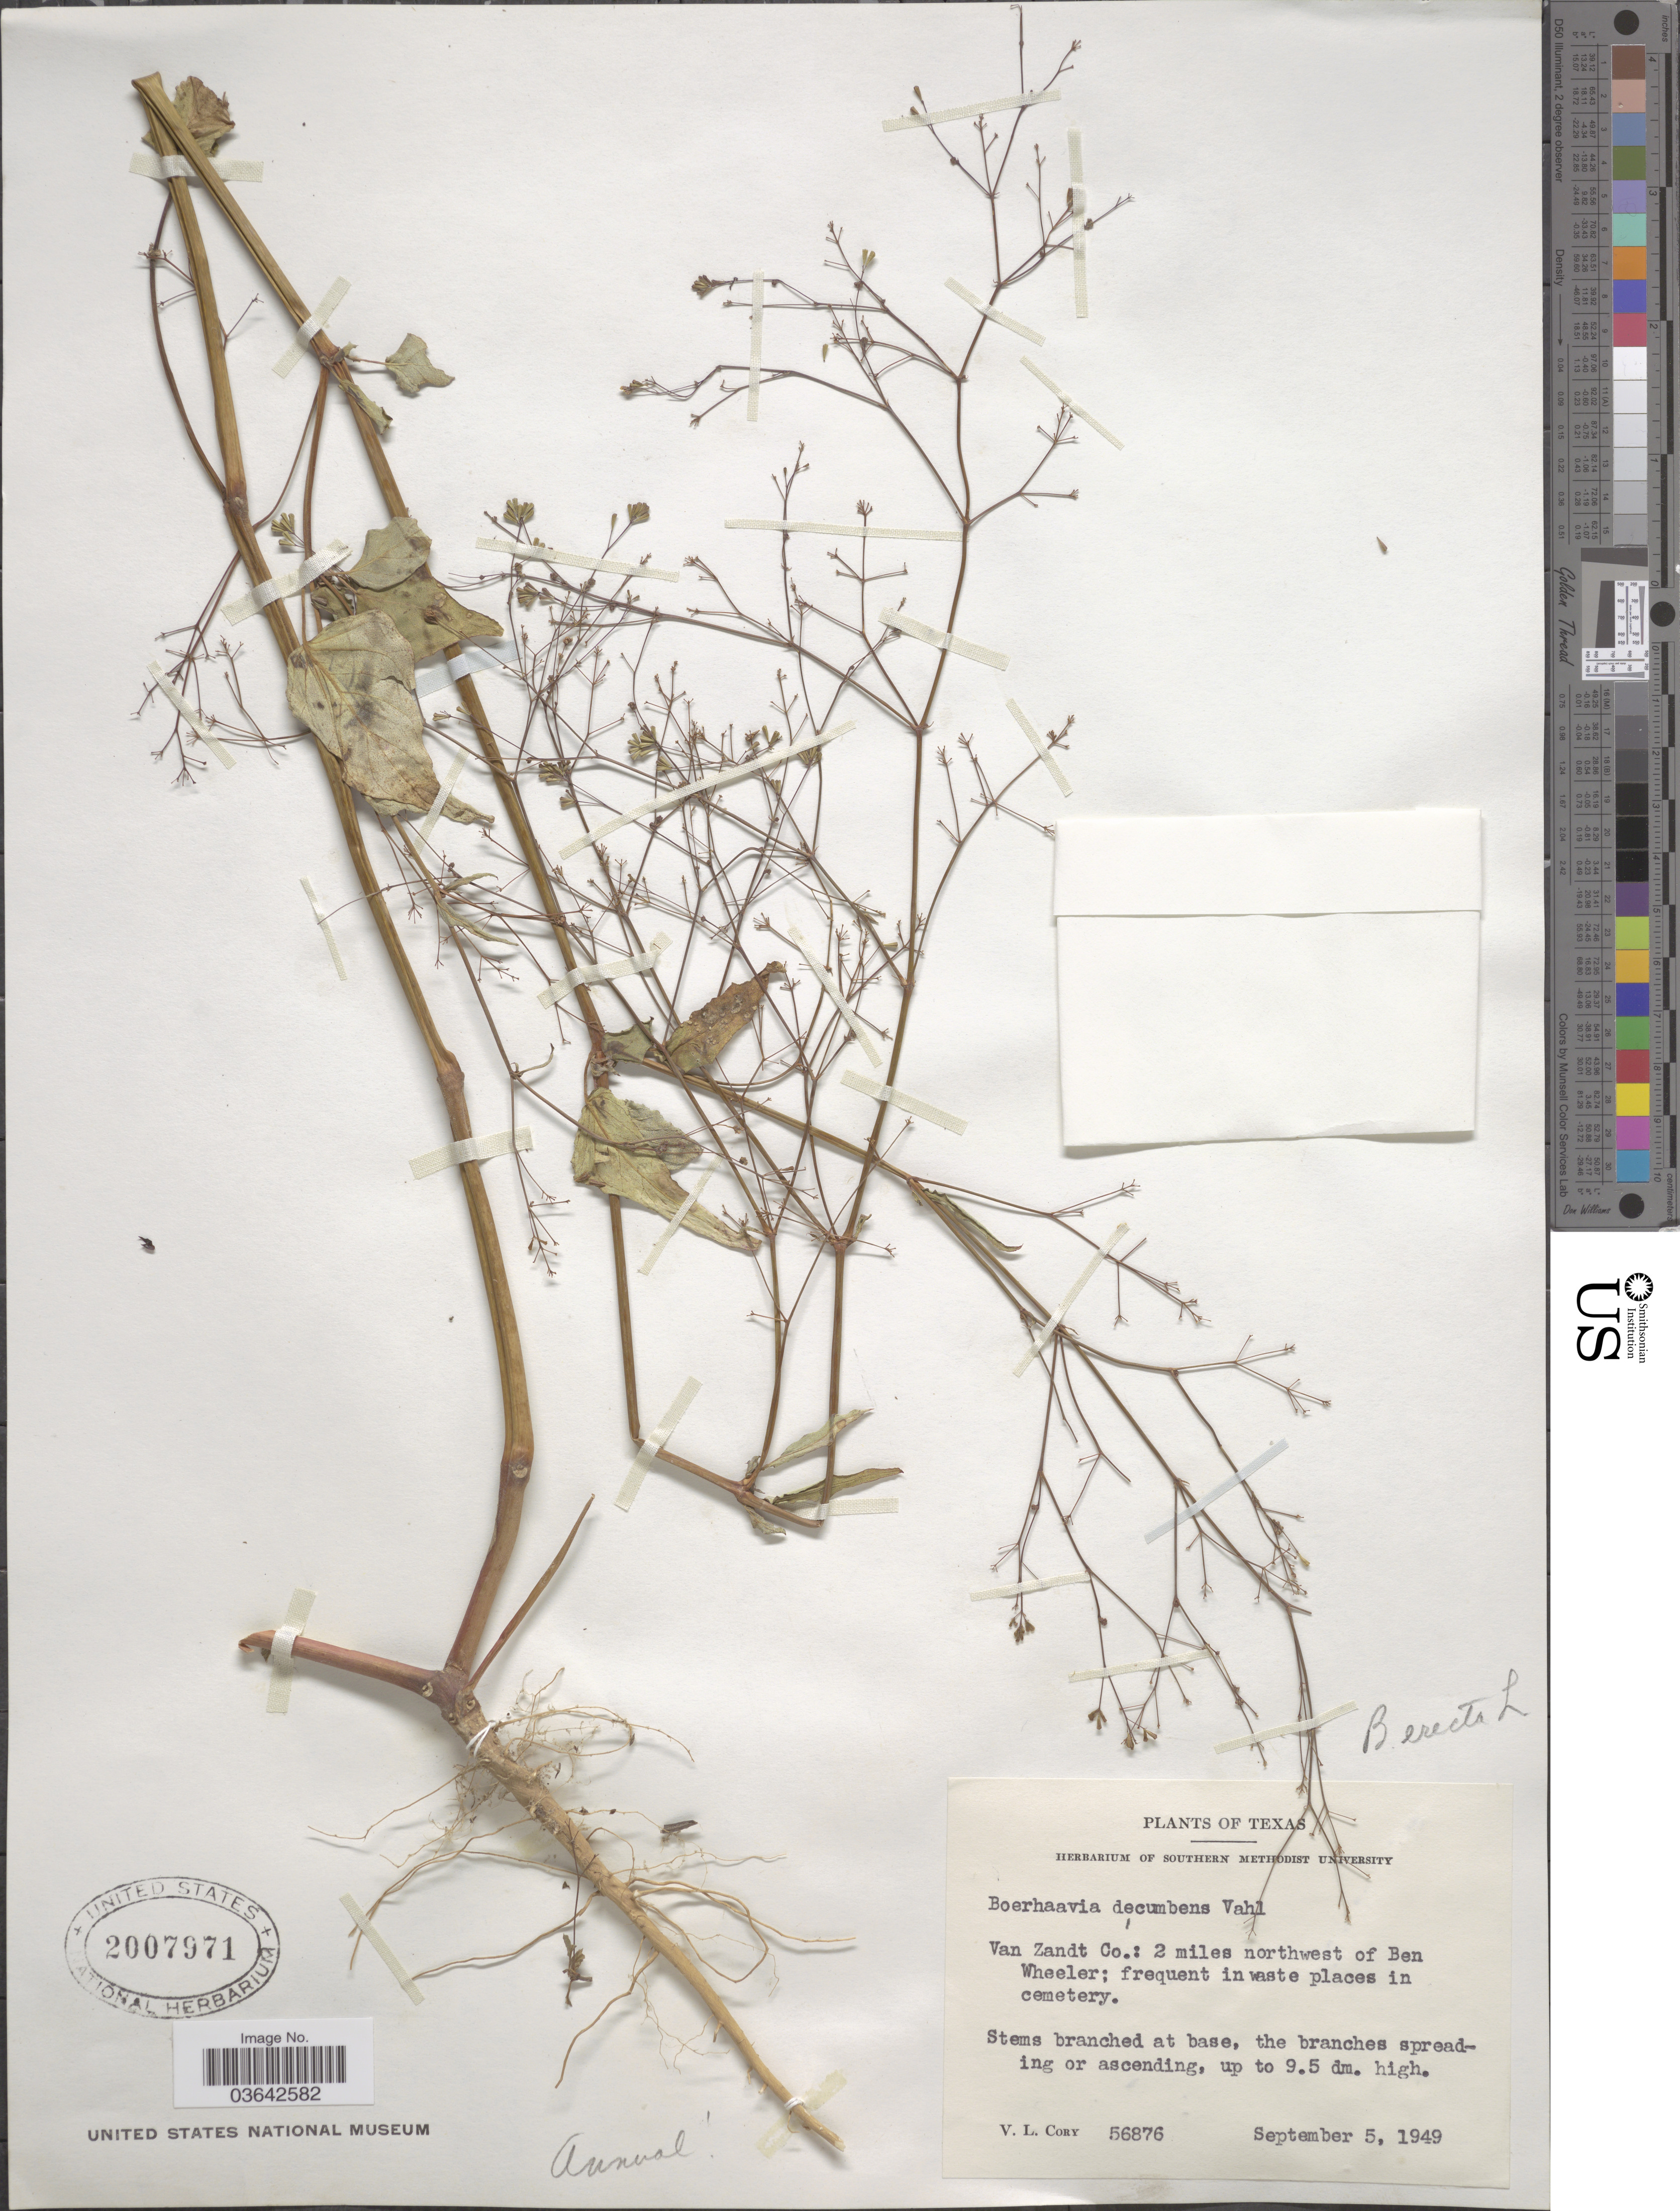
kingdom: Plantae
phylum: Tracheophyta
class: Magnoliopsida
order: Caryophyllales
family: Nyctaginaceae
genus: Boerhavia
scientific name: Boerhavia erecta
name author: L.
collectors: V. Cory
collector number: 56876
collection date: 1949-09-05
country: United States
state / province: Texas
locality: Van Zandt Co.: 2 miles northwest of Ben Wheeler.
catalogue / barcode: US 2007971